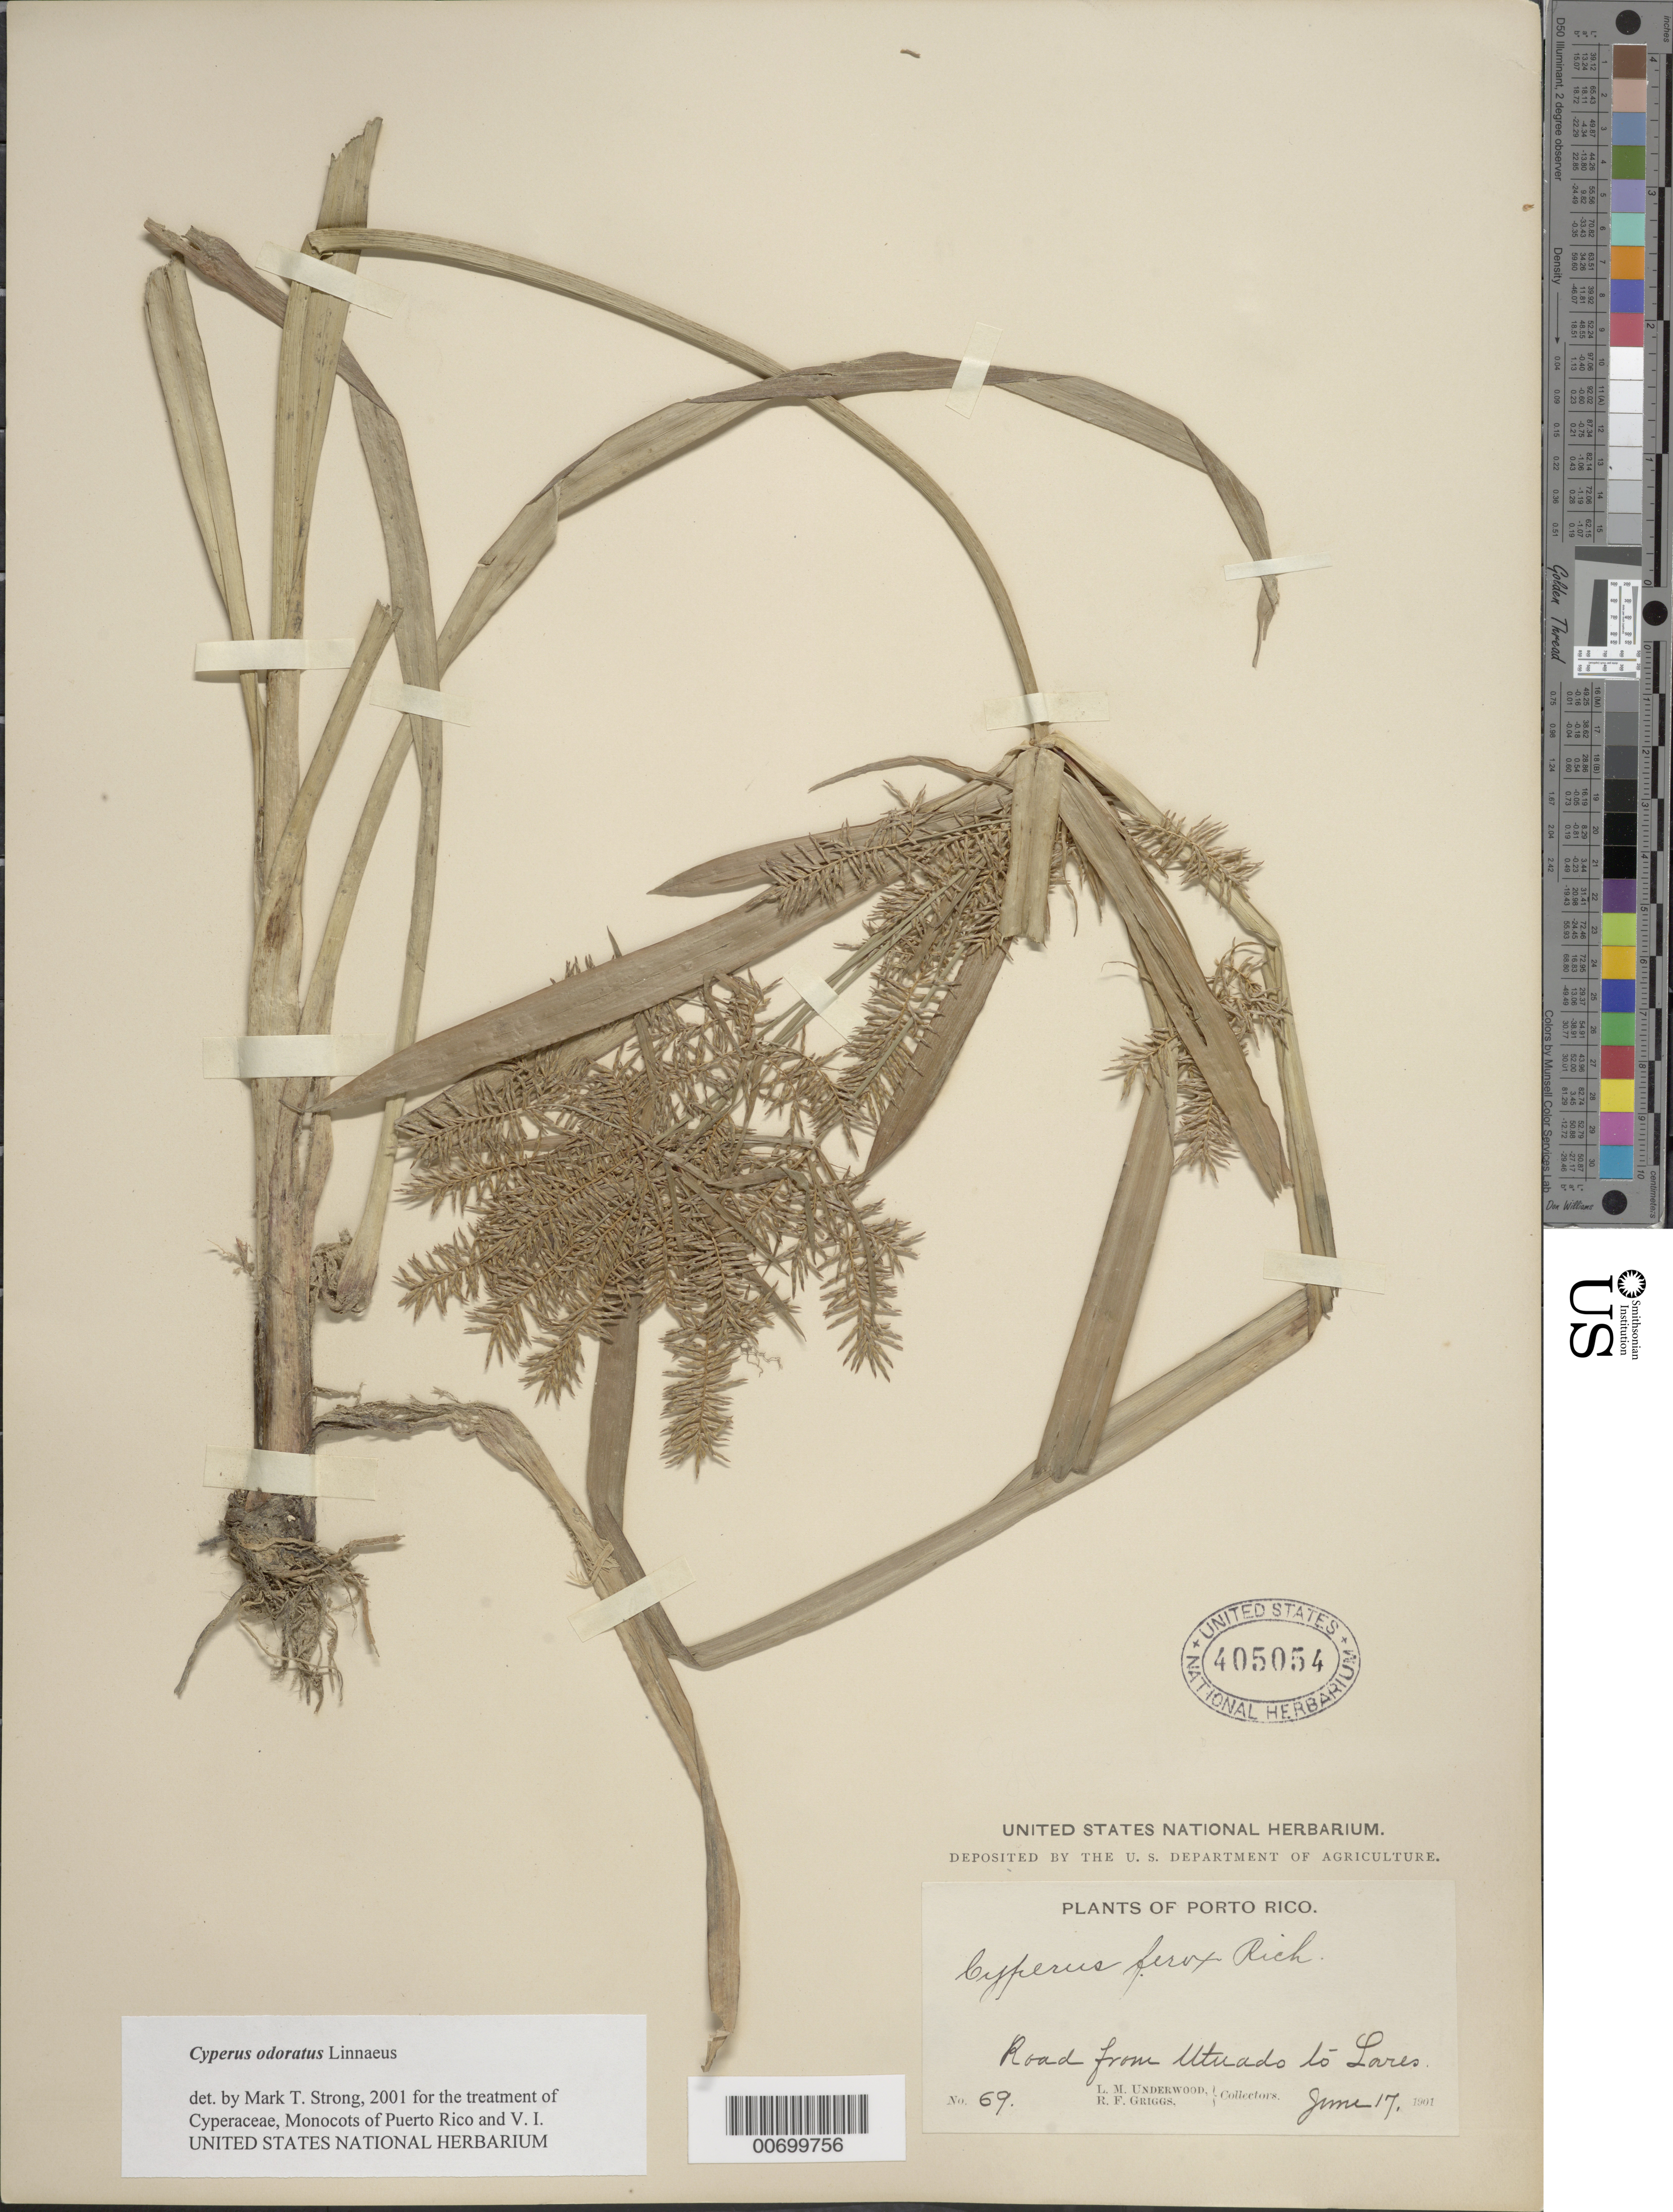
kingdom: Plantae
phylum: Tracheophyta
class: Liliopsida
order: Poales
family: Cyperaceae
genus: Cyperus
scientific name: Cyperus odoratus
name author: L.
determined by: Strong, M. T., (US), Smithsonian Institution - National Museum of Natural History (UNITED STATES)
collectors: L. M. Underwood & R. F. Griggs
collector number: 69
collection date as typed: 17 Jun 1901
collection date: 1901-06-17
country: Puerto Rico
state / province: Utuado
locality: Road from Utuado to Lares.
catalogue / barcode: US 405054